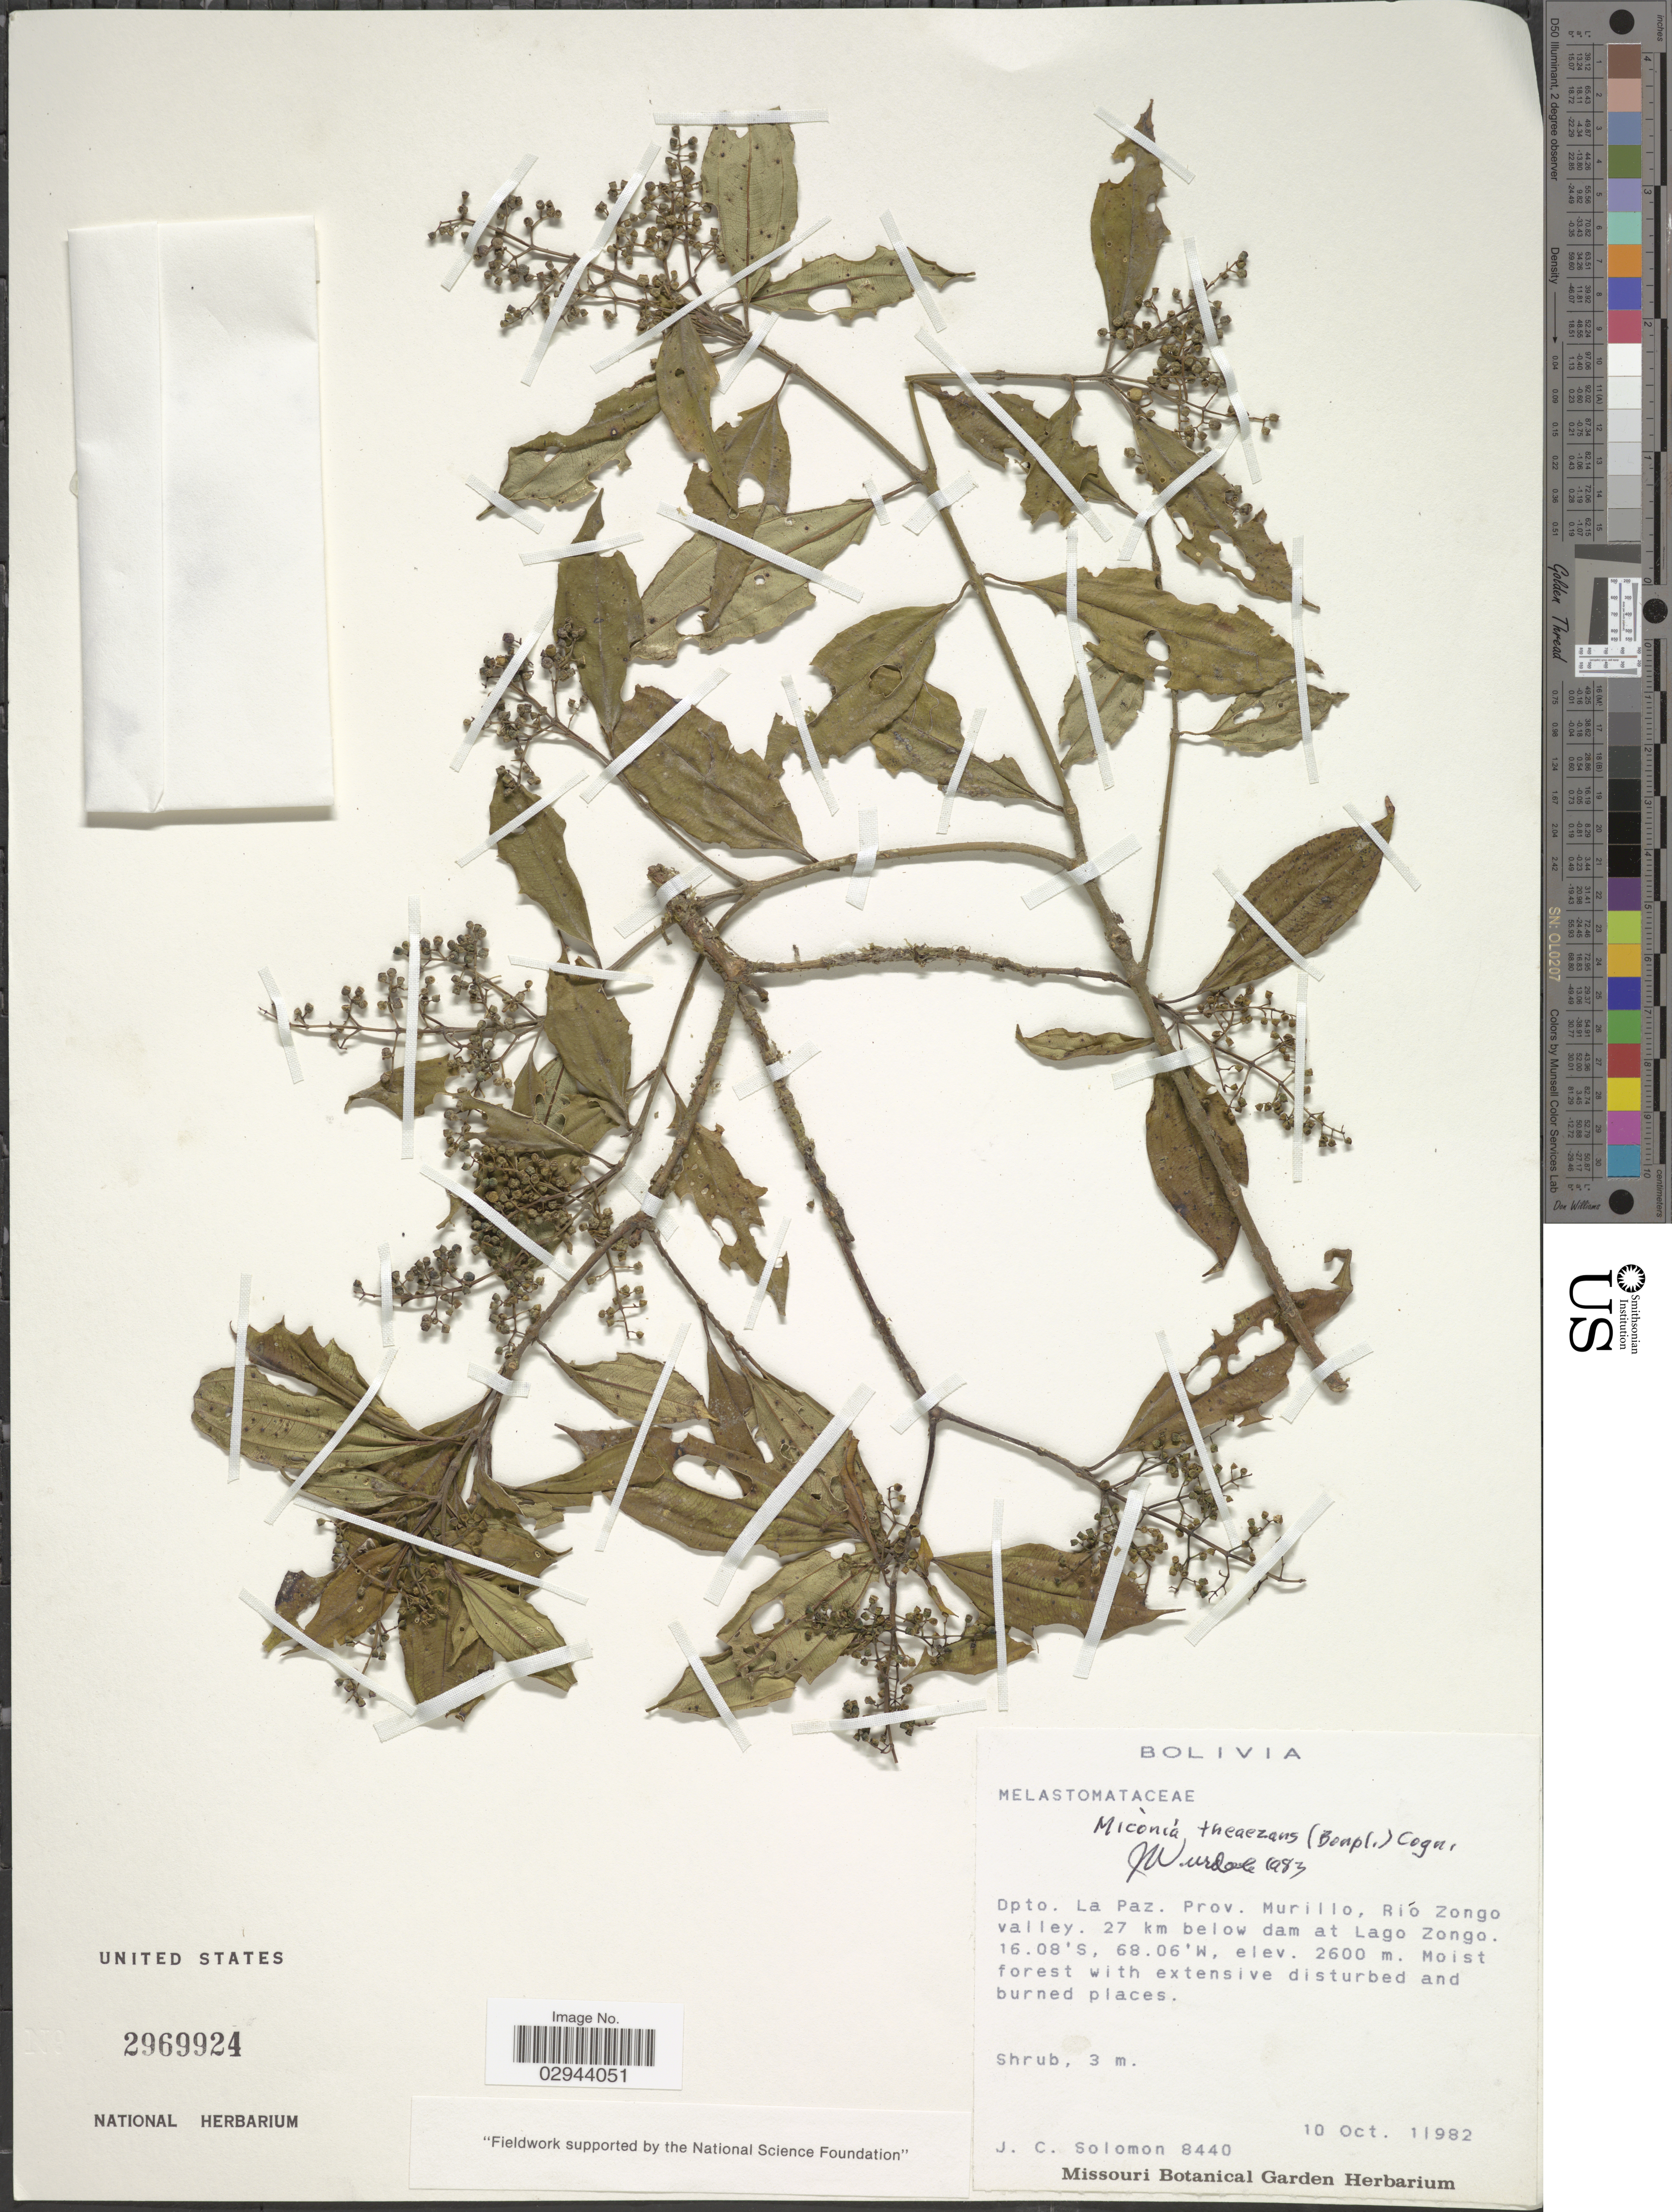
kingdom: Plantae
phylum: Tracheophyta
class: Magnoliopsida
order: Myrtales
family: Melastomataceae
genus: Miconia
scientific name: Miconia theizans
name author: (Bonpl.) Cogn.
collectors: J. C. Solomon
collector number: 8440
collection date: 1982-10-10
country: Bolivia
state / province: La Paz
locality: Dpto. La Paz, Prov. Murillo, Río Zongo valley, 27 km below dam at Lago Zongo.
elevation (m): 2600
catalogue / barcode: US 2969924